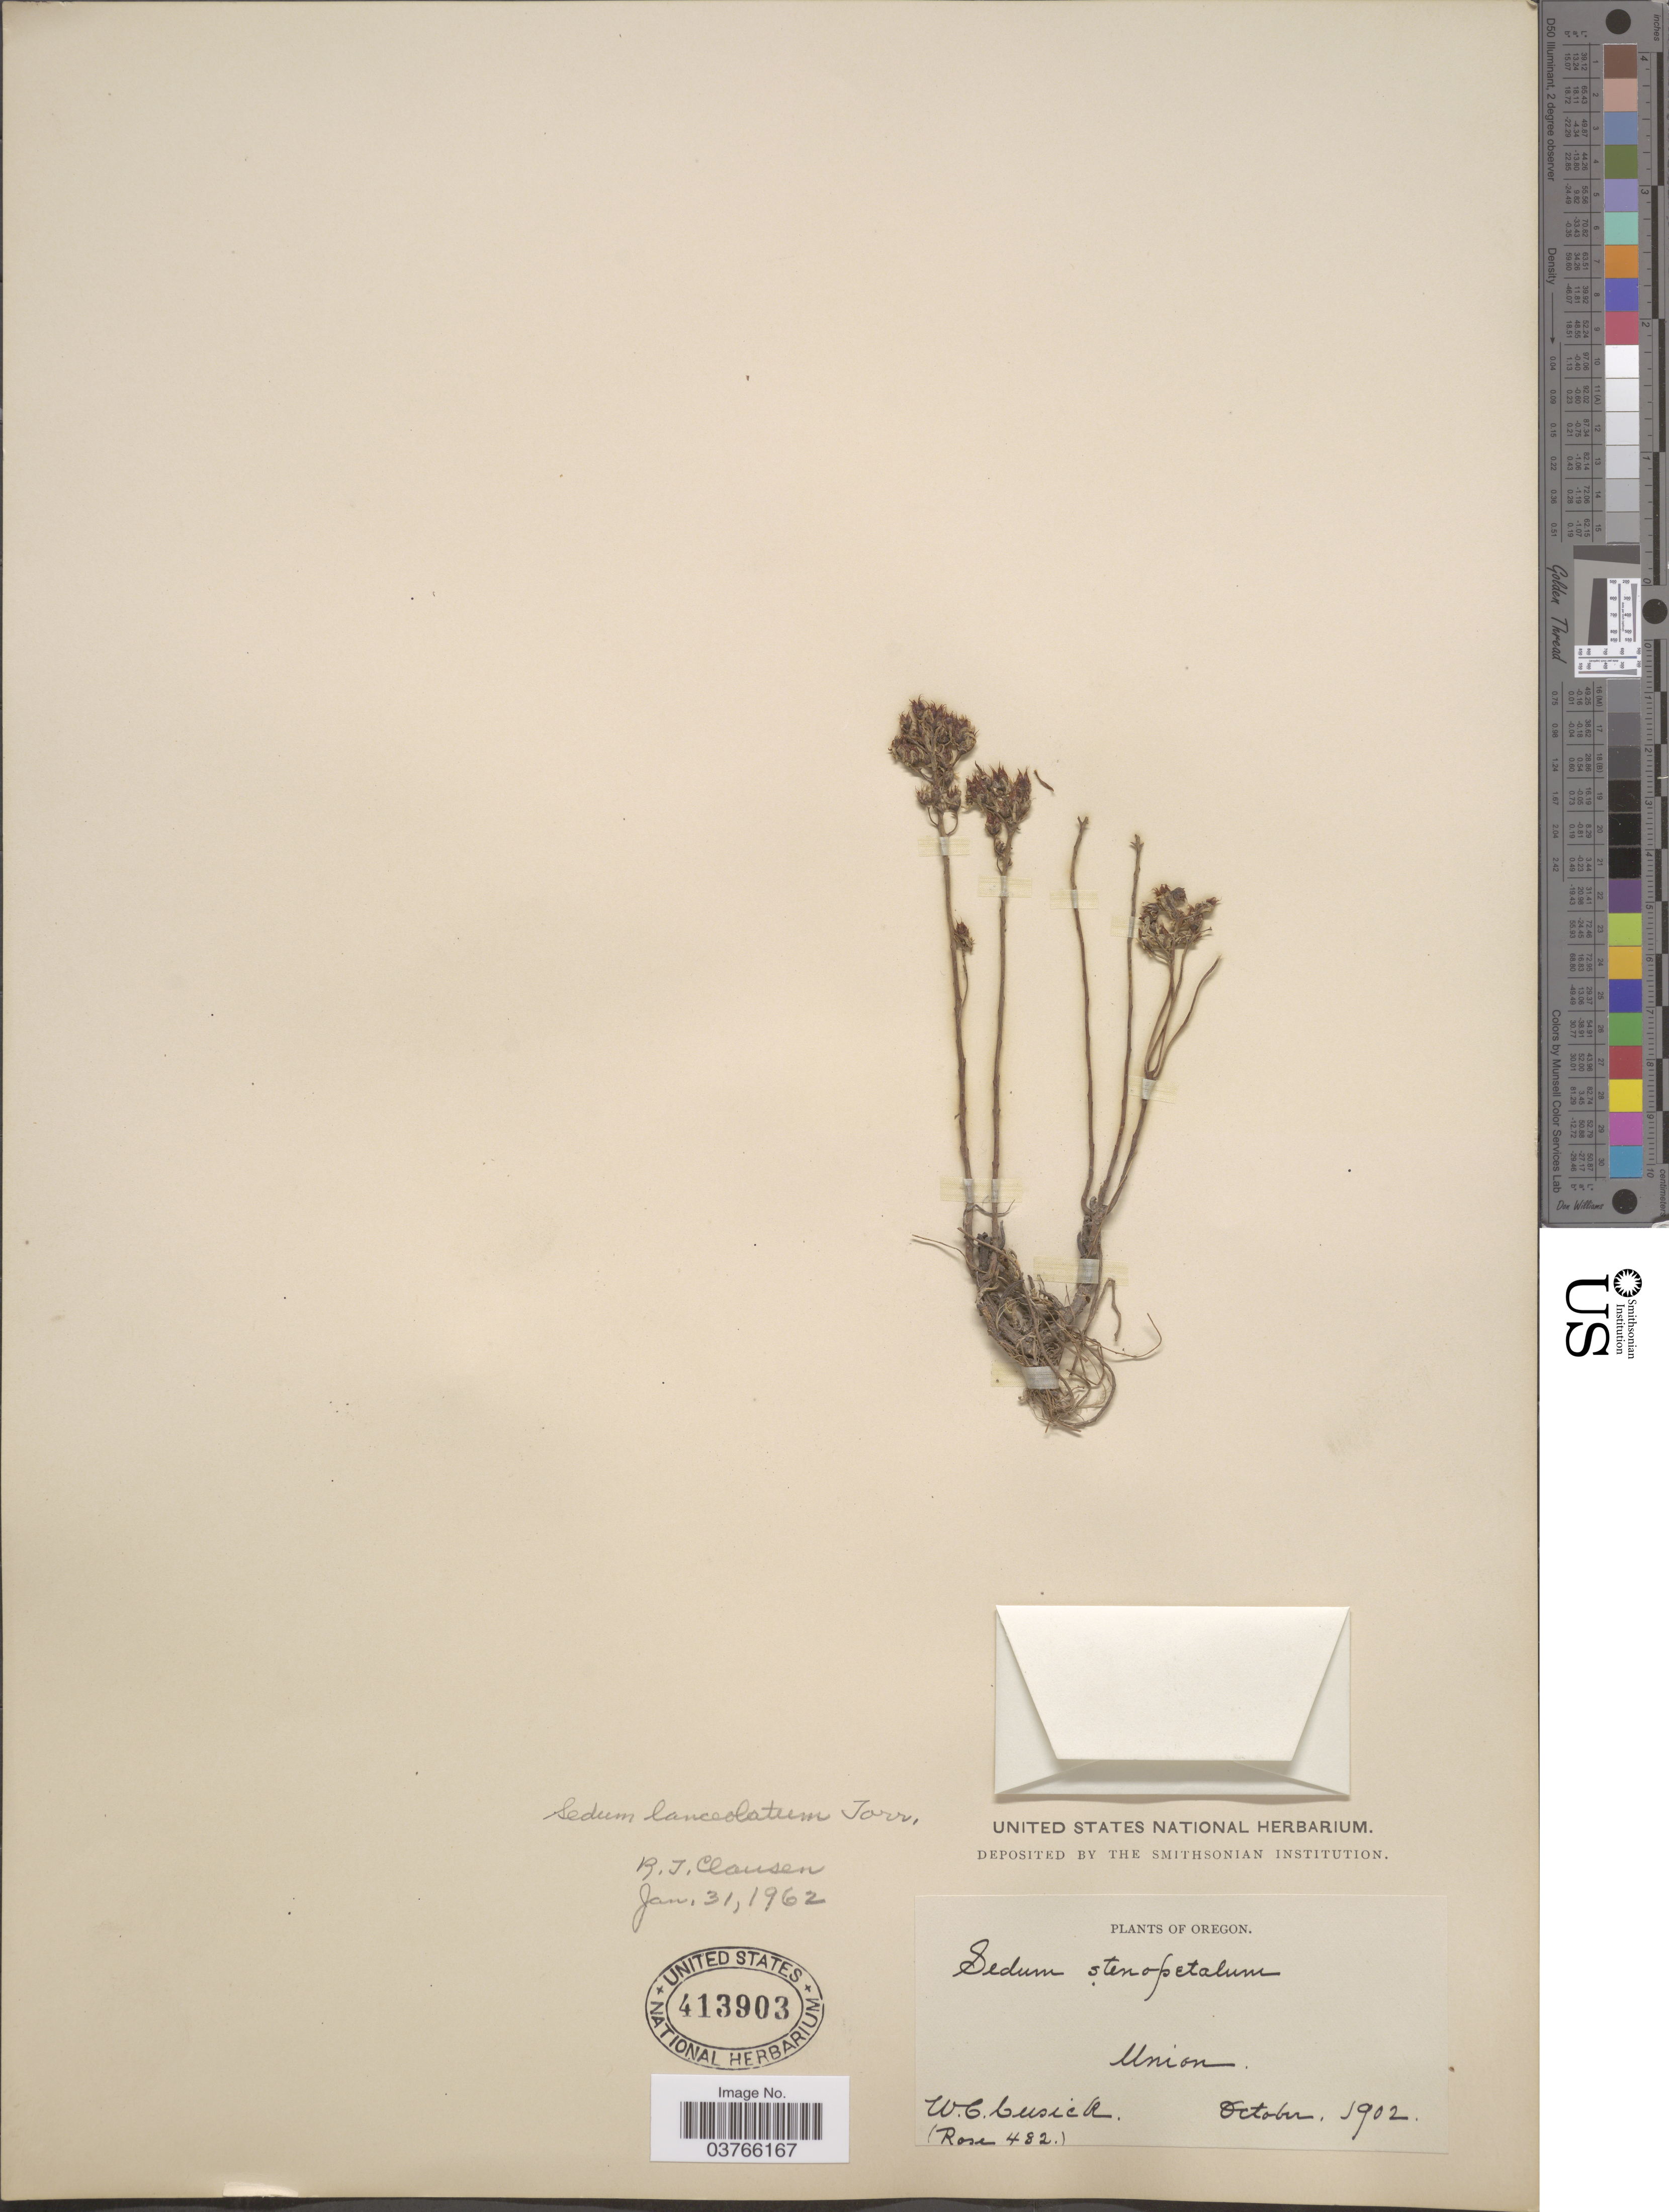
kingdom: Plantae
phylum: Tracheophyta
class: Magnoliopsida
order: Saxifragales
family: Crassulaceae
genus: Sedum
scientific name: Sedum lanceolatum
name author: Torr.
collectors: W. C. Cusick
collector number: Rose482?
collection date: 1902-10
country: United States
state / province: Oregon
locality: Union.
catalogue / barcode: US 413903